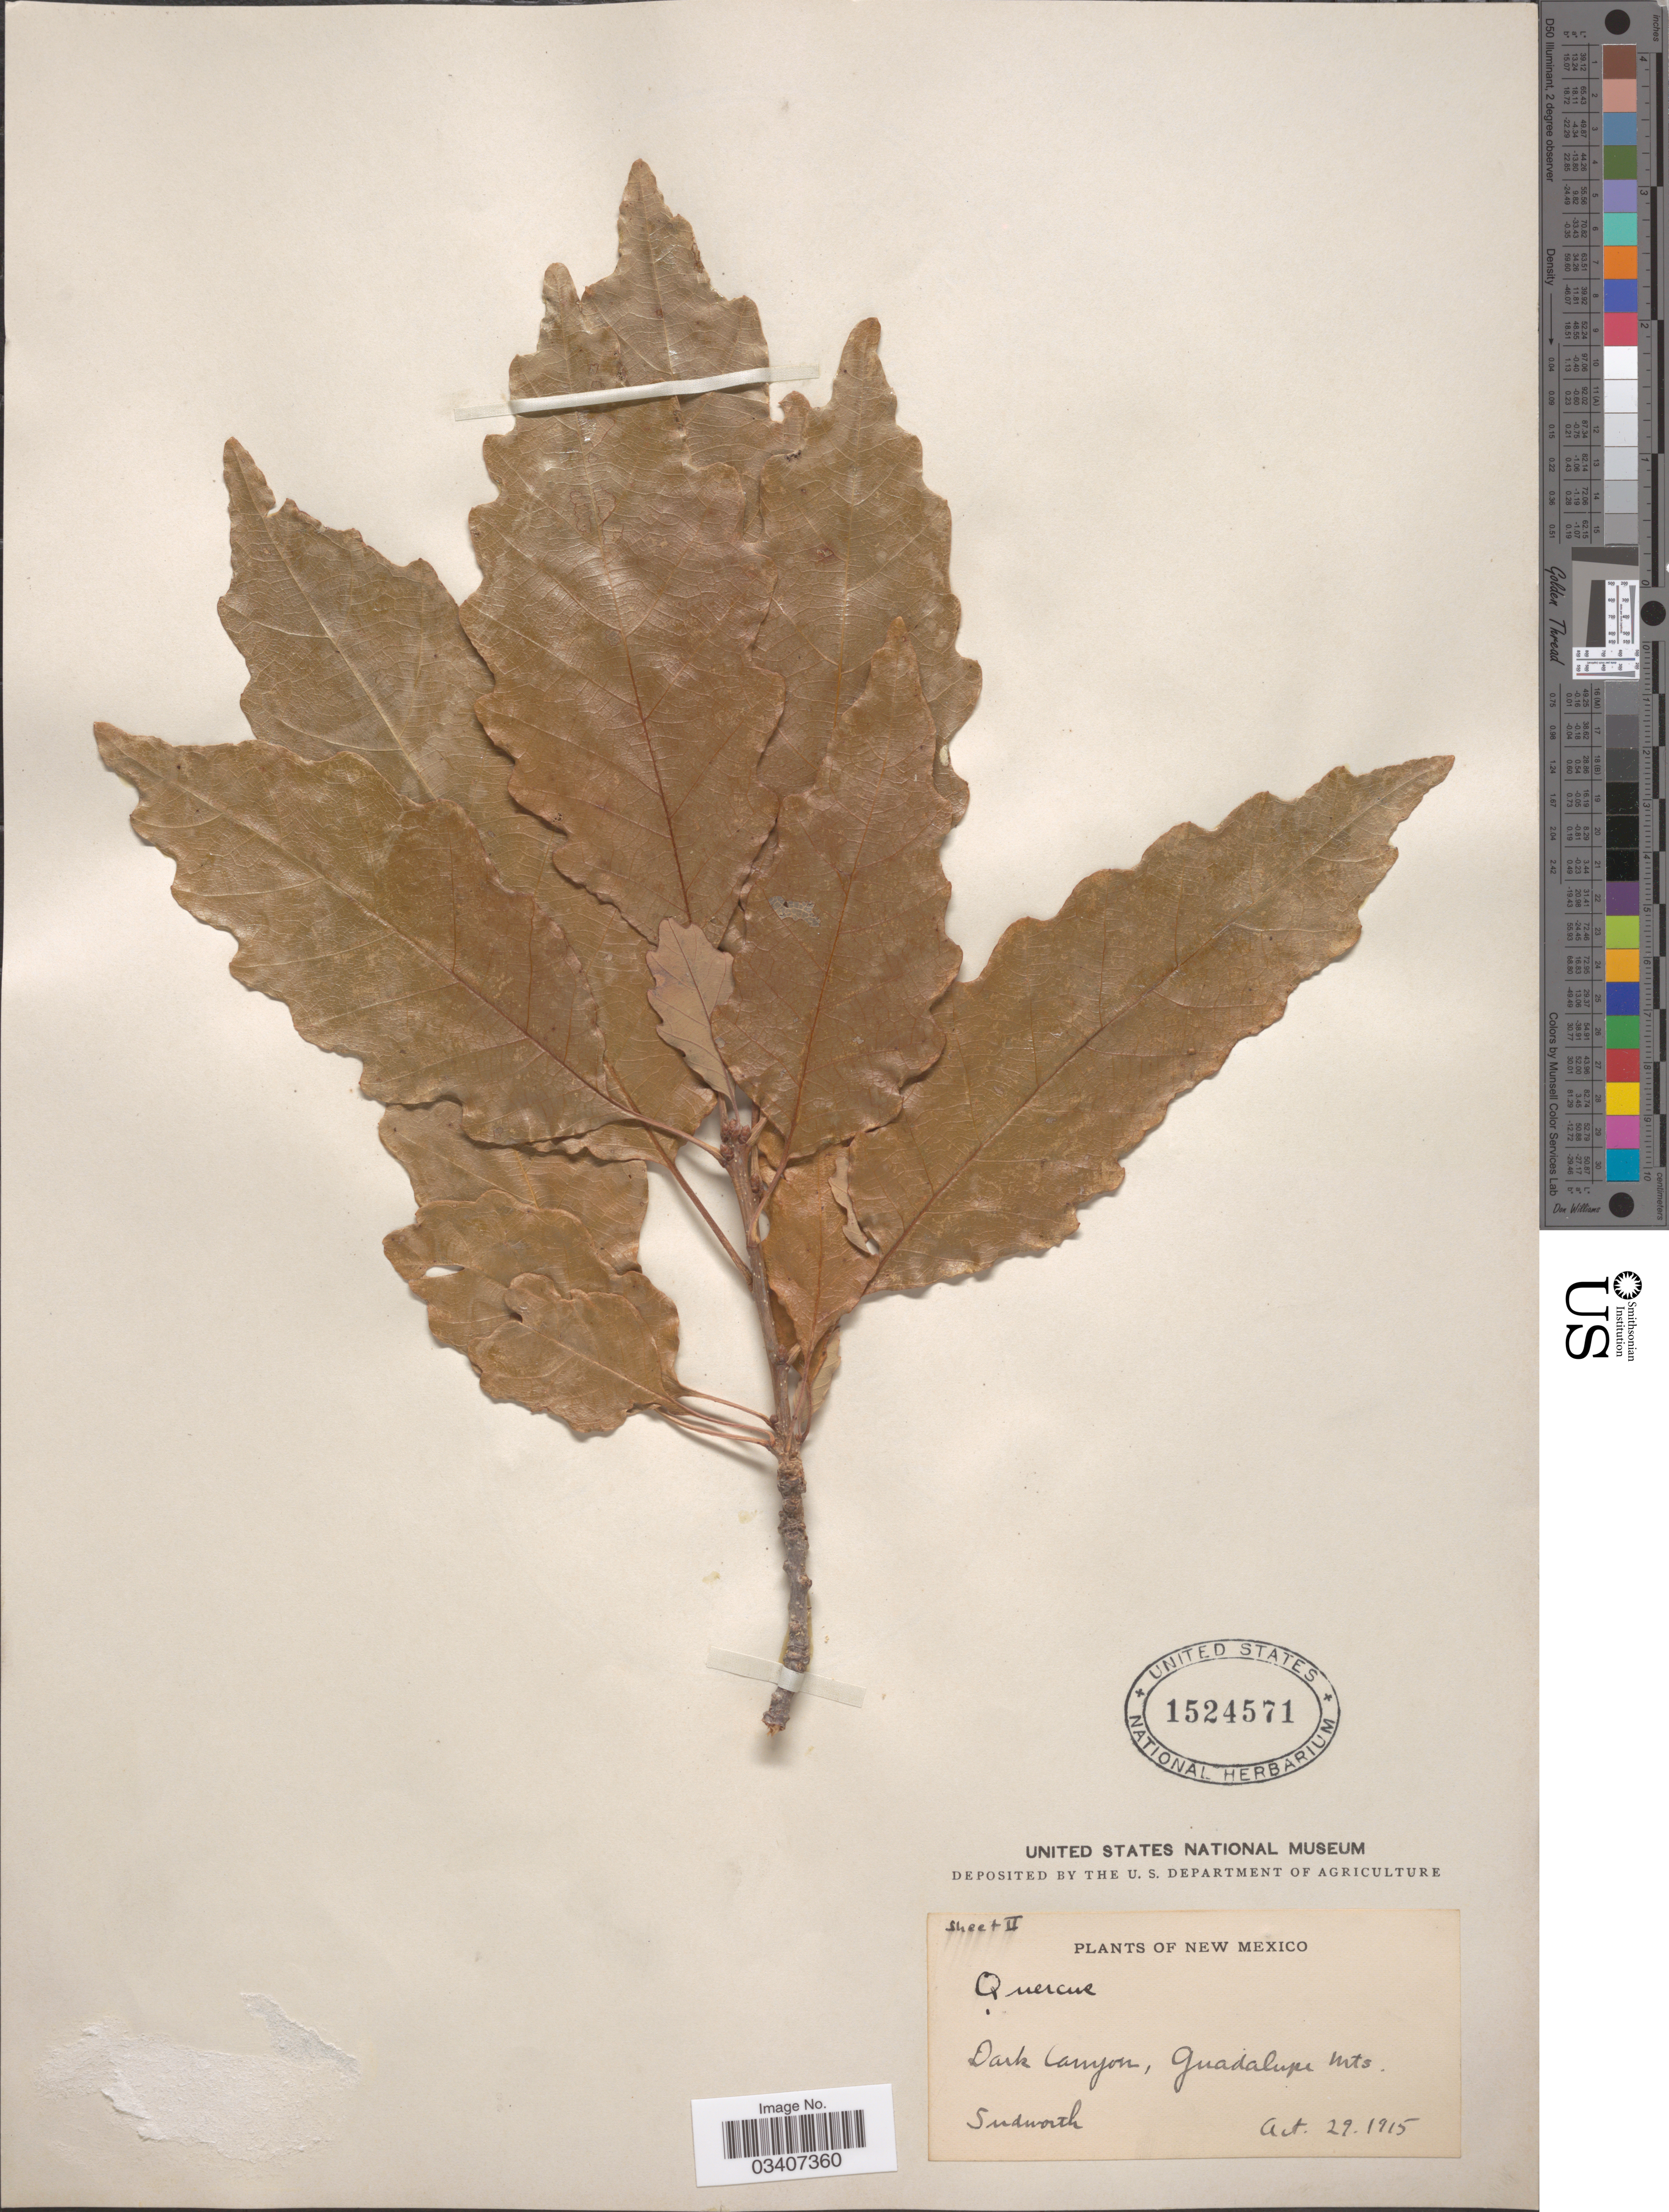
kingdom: Plantae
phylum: Tracheophyta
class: Magnoliopsida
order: Fagales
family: Fagaceae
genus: Quercus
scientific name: Quercus muehlenbergii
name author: Engelm.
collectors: Sudworth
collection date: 1915-10-29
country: United States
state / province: New Mexico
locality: Dark Canyon, Guadalupe Mts.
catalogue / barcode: US 1524571